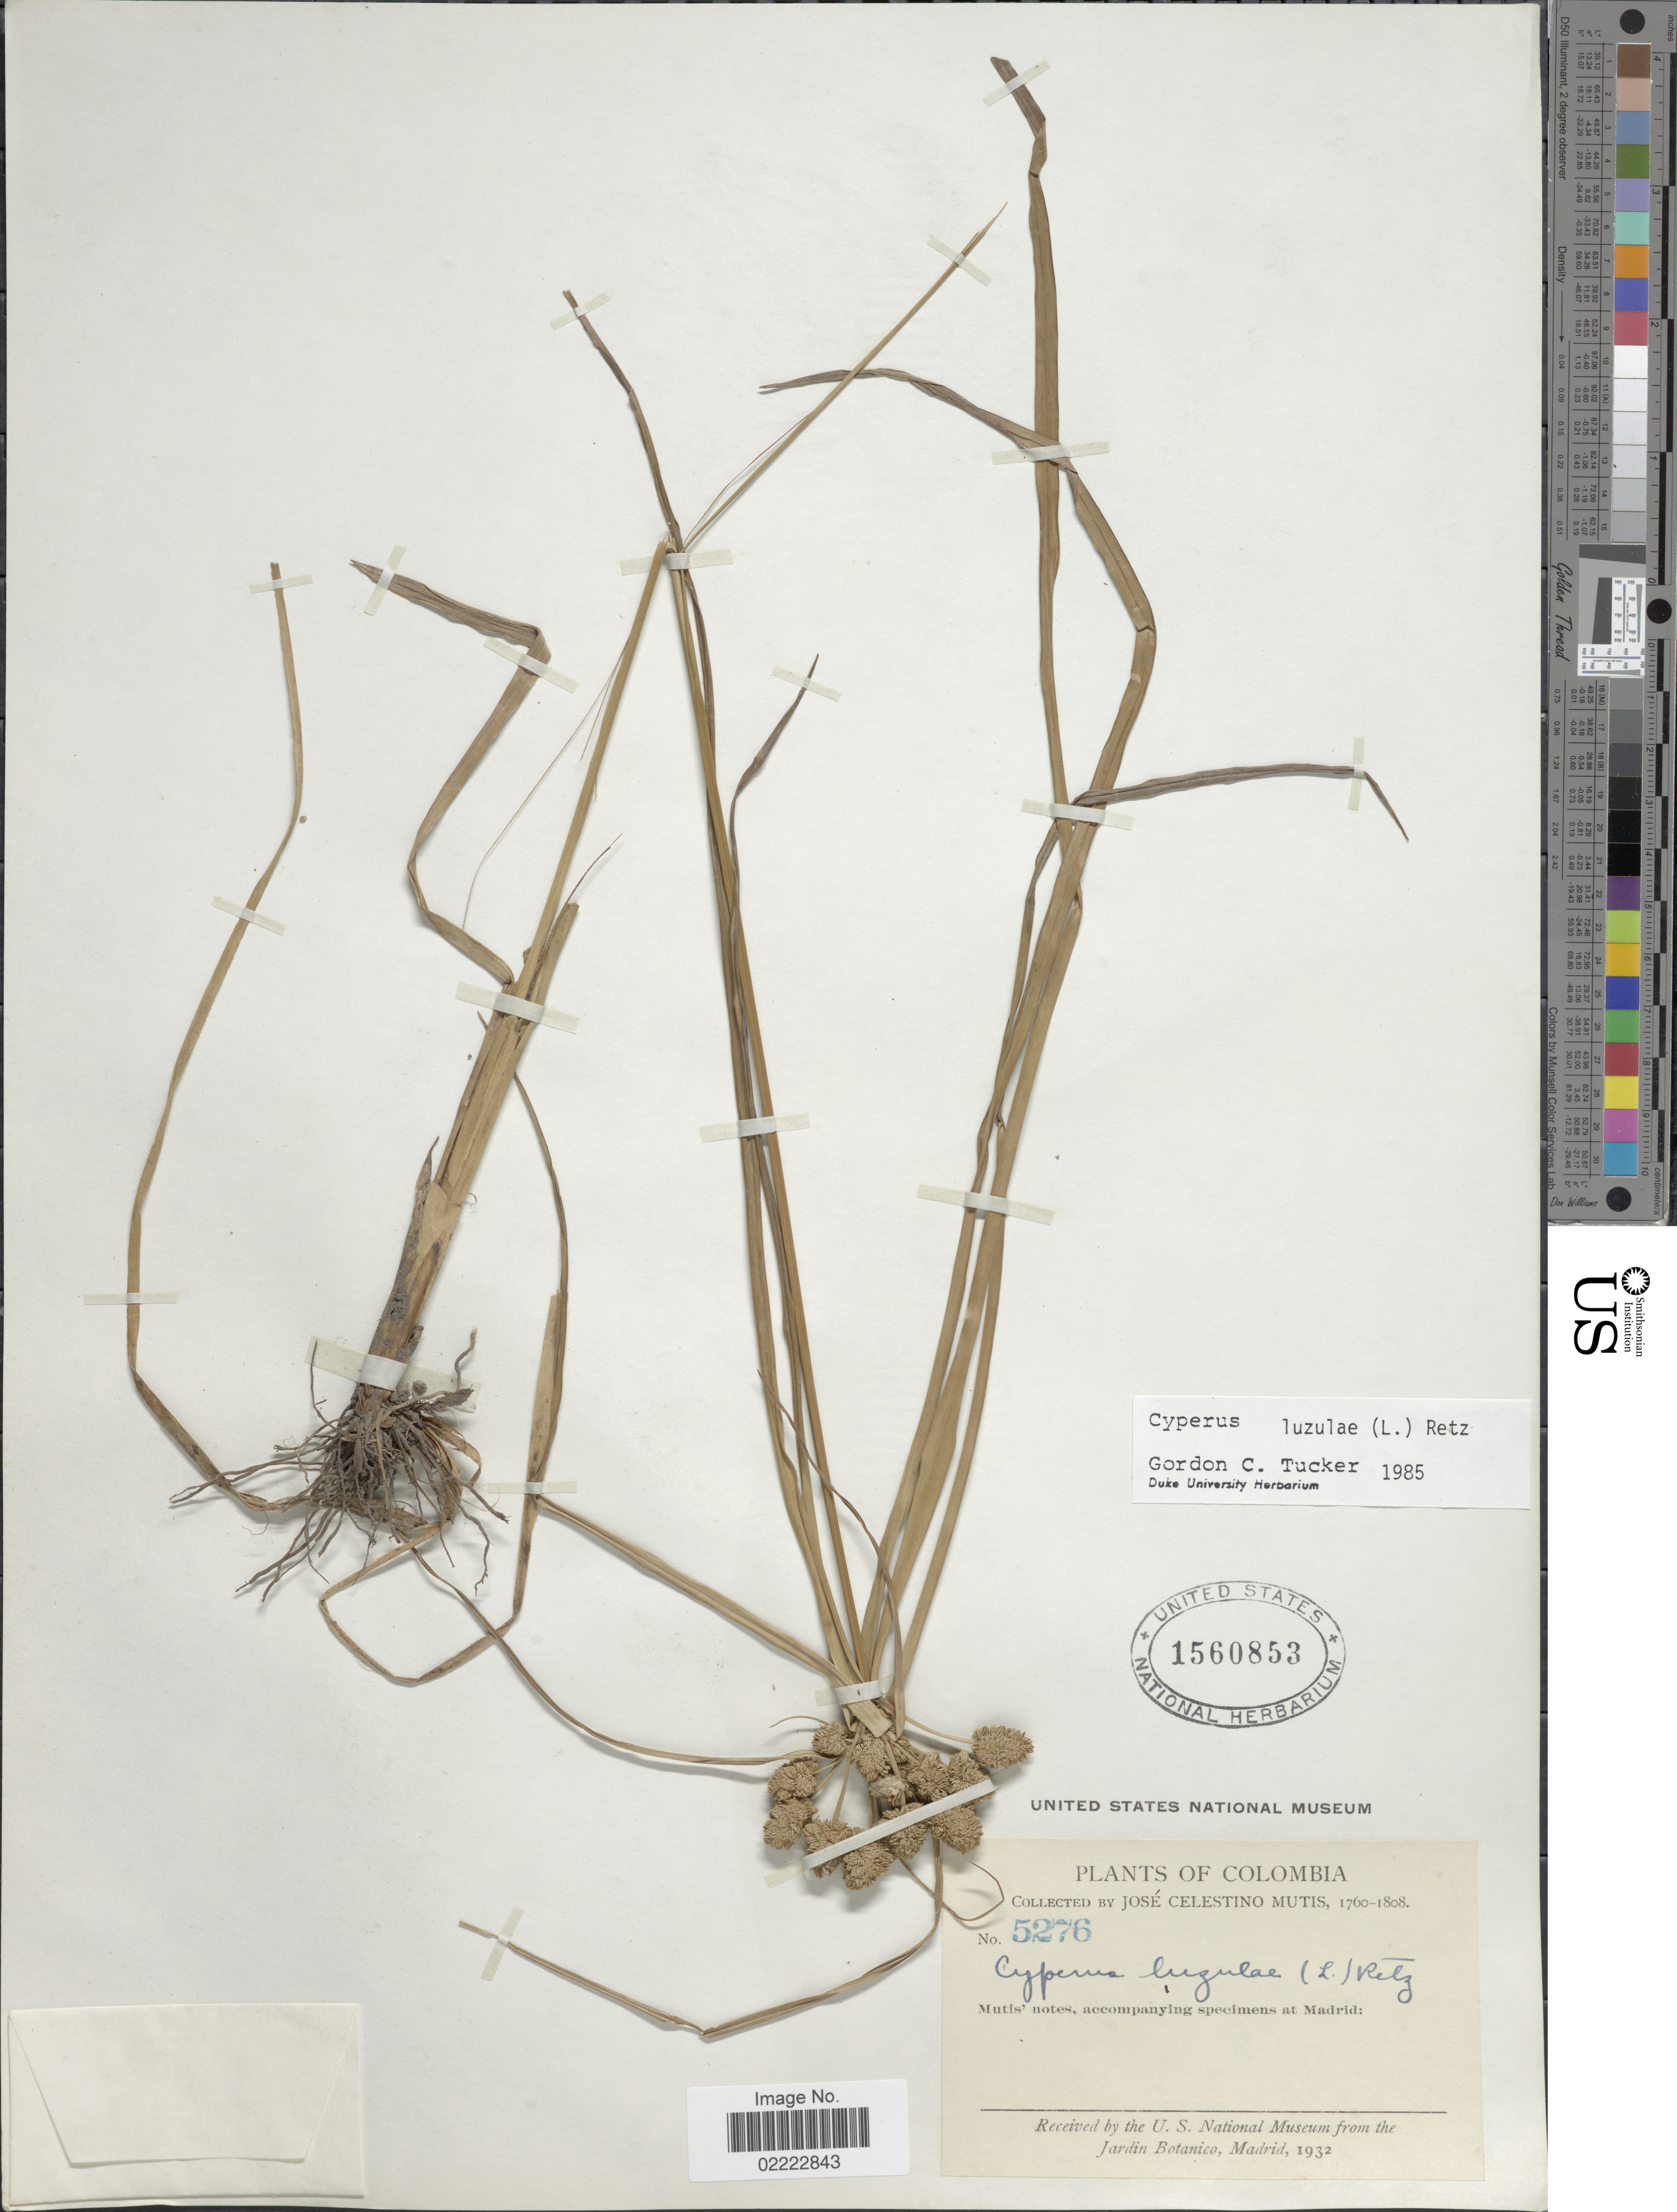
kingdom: Plantae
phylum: Tracheophyta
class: Liliopsida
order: Poales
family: Cyperaceae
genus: Cyperus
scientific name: Cyperus luzulae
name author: (L.) Rottb. ex Retz.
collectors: J. C. B. Mutis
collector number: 5276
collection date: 1760/1808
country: Colombia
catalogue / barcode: US 1560853